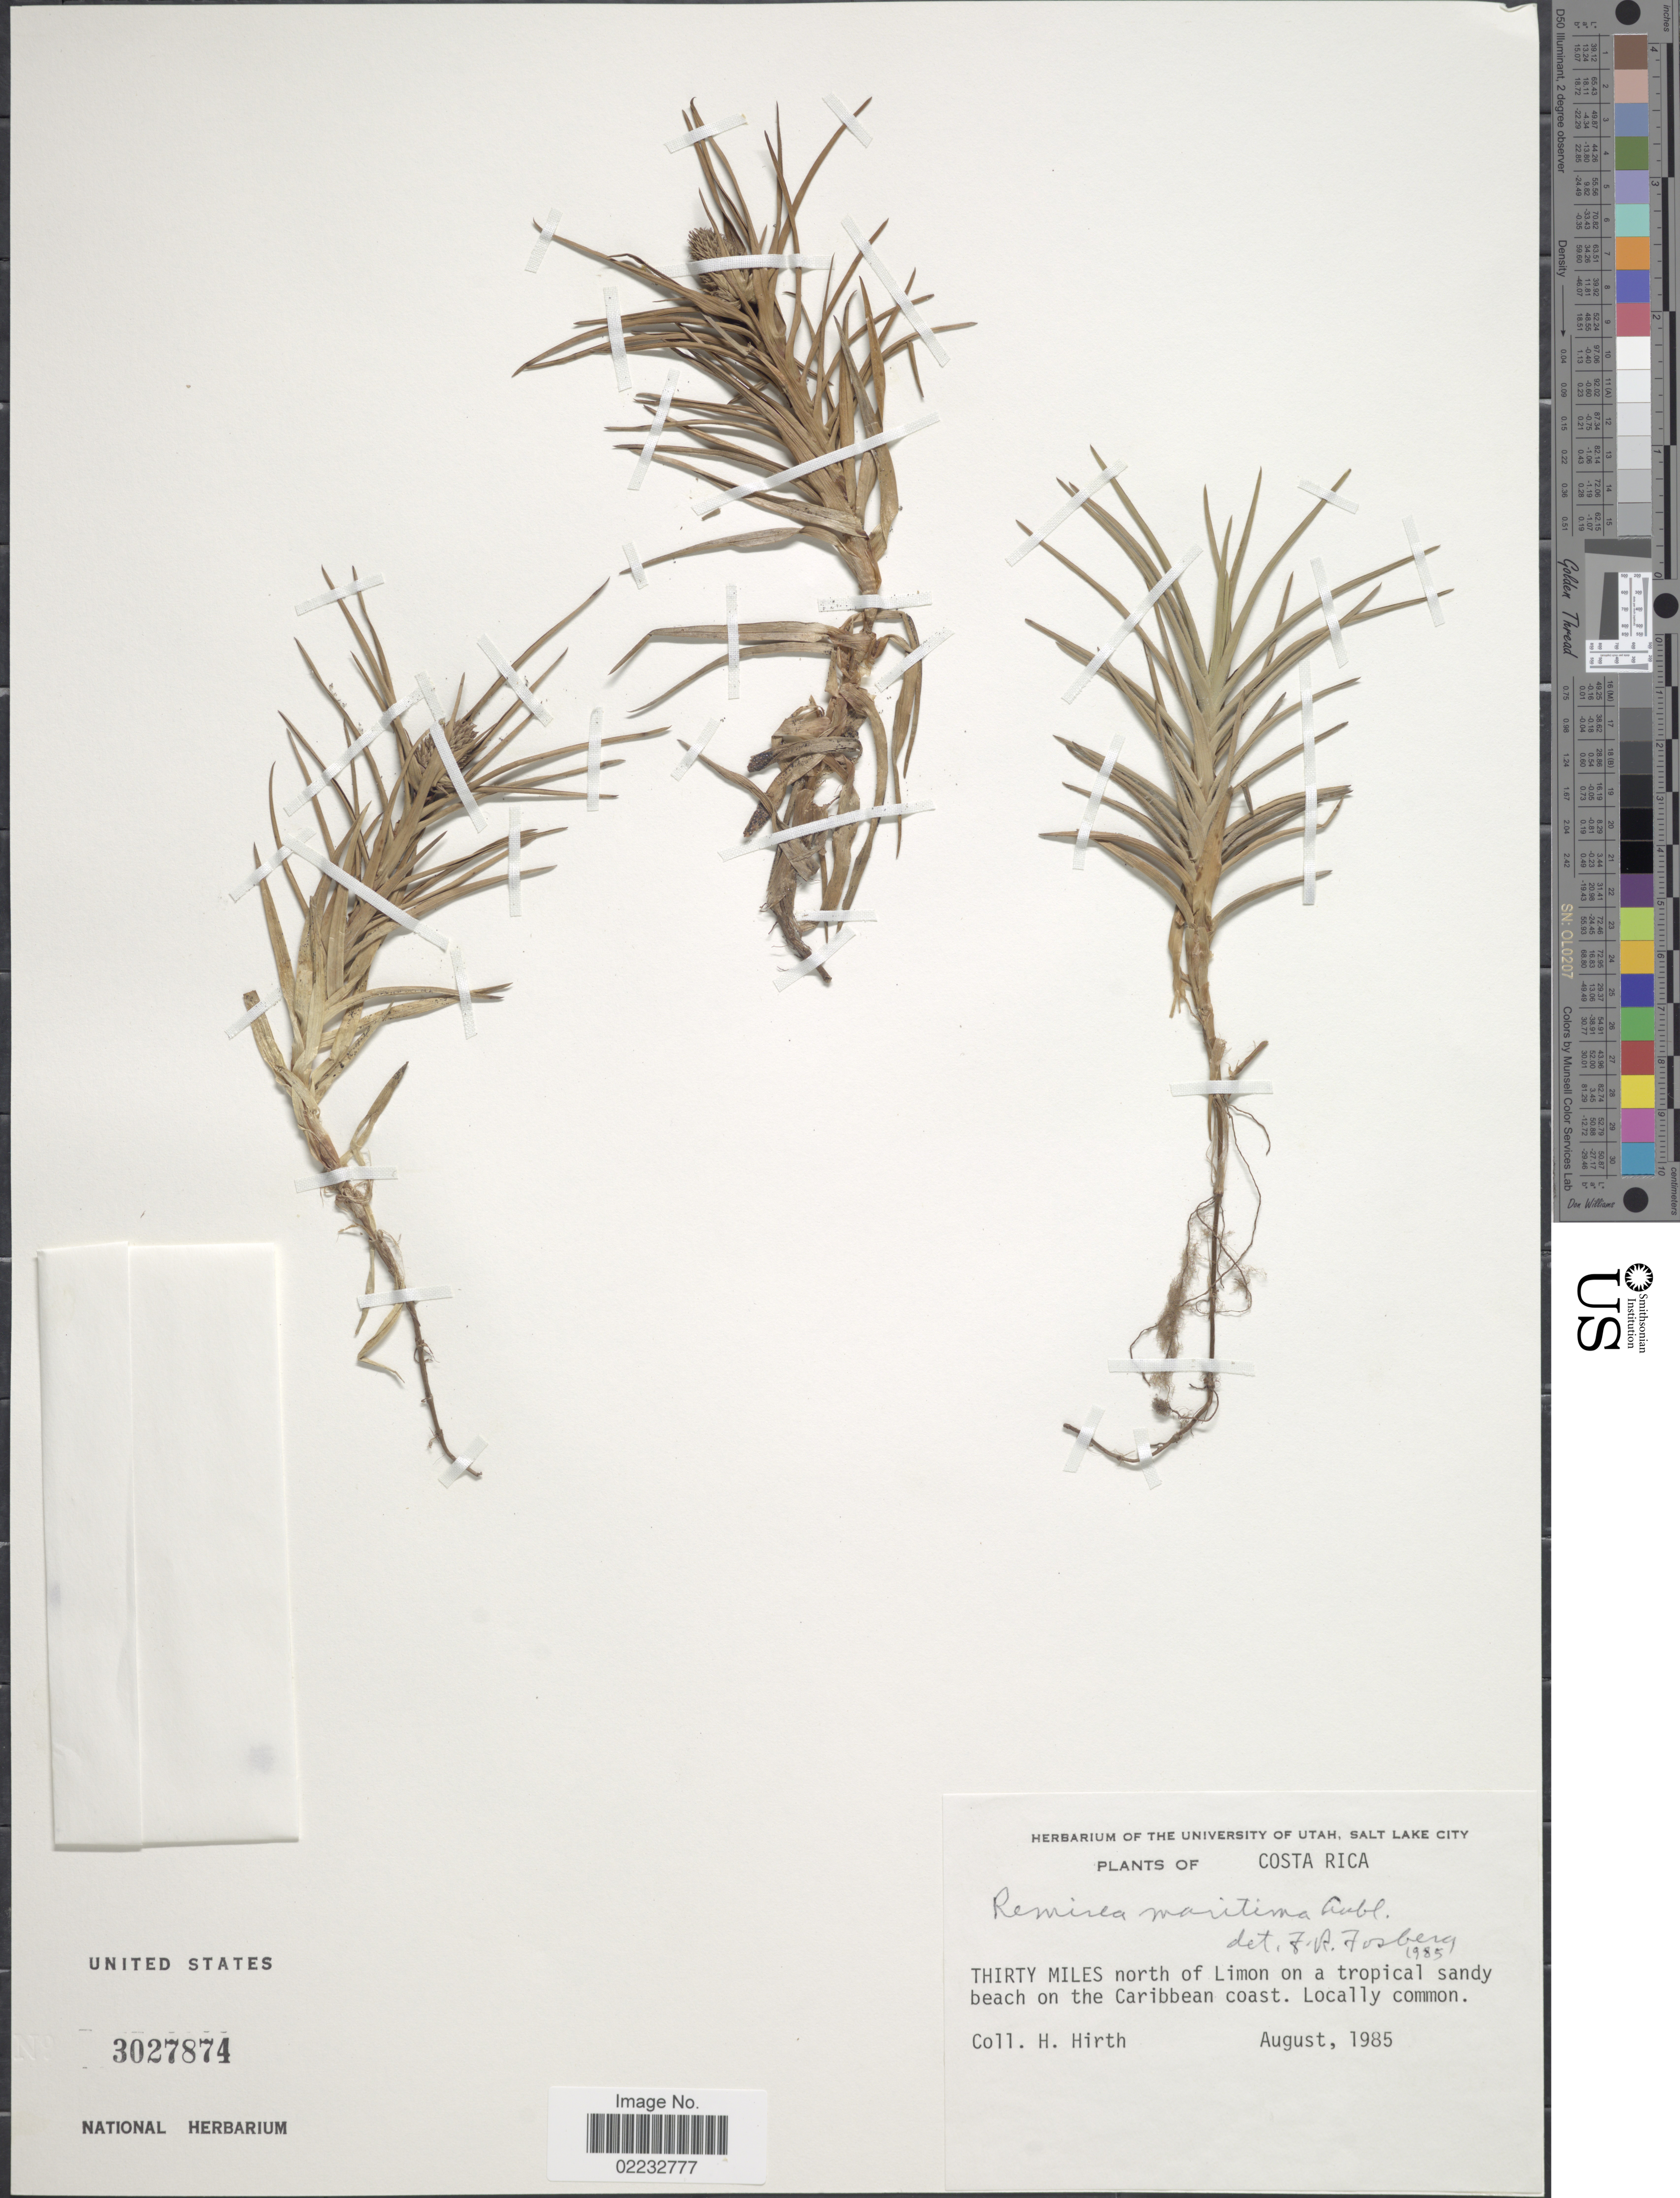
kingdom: Plantae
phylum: Tracheophyta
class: Liliopsida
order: Poales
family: Cyperaceae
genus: Cyperus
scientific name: Cyperus pedunculatus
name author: (R. Br.) J. Kern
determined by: Strong, M. T., (US), Smithsonian Institution - National Museum of Natural History (UNITED STATES)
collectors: H. Hirth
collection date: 1985-08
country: Costa Rica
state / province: Limón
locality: Thrity miles north of limon on a tropical sandy beach on the Caribbean coast.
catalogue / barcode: US 3027874